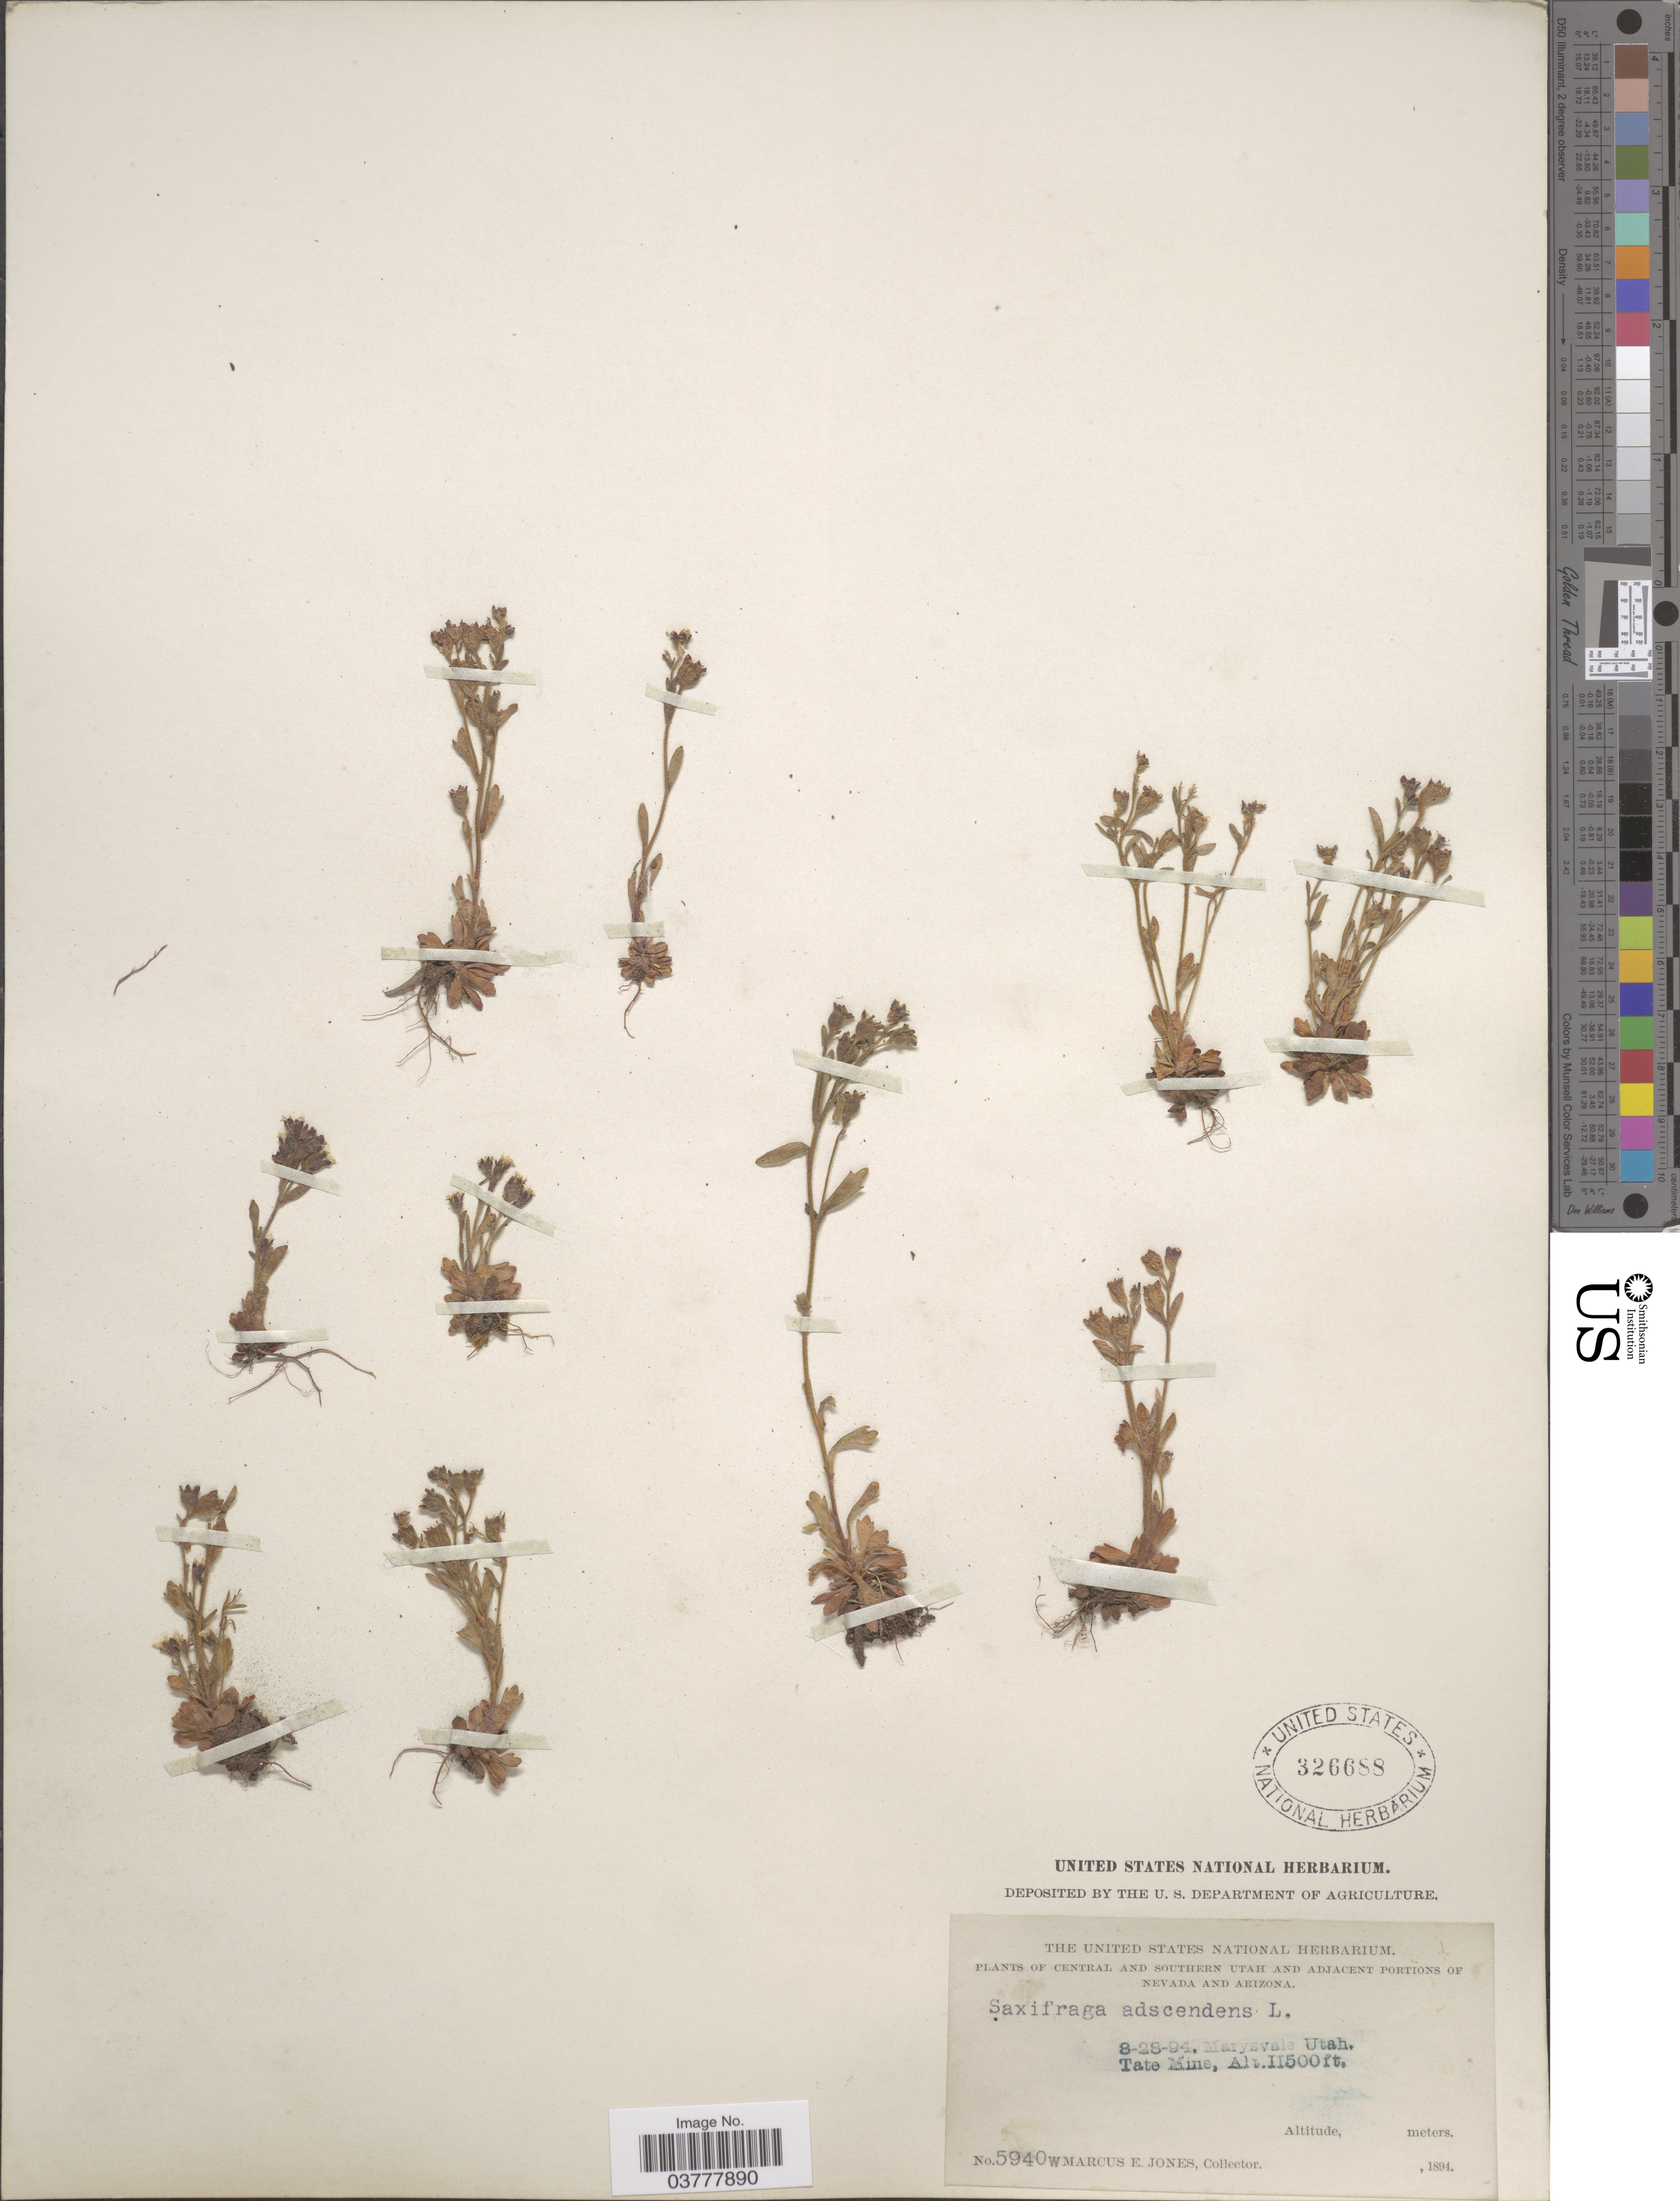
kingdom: Plantae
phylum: Tracheophyta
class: Magnoliopsida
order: Saxifragales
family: Saxifragaceae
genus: Saxifraga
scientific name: Saxifraga adscendens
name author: L.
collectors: M. E. Jones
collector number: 5940w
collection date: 1894-08-28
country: United States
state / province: Utah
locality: Central and Southern Utah. Marysvale, Tate Mine.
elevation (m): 3505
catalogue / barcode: US 326688